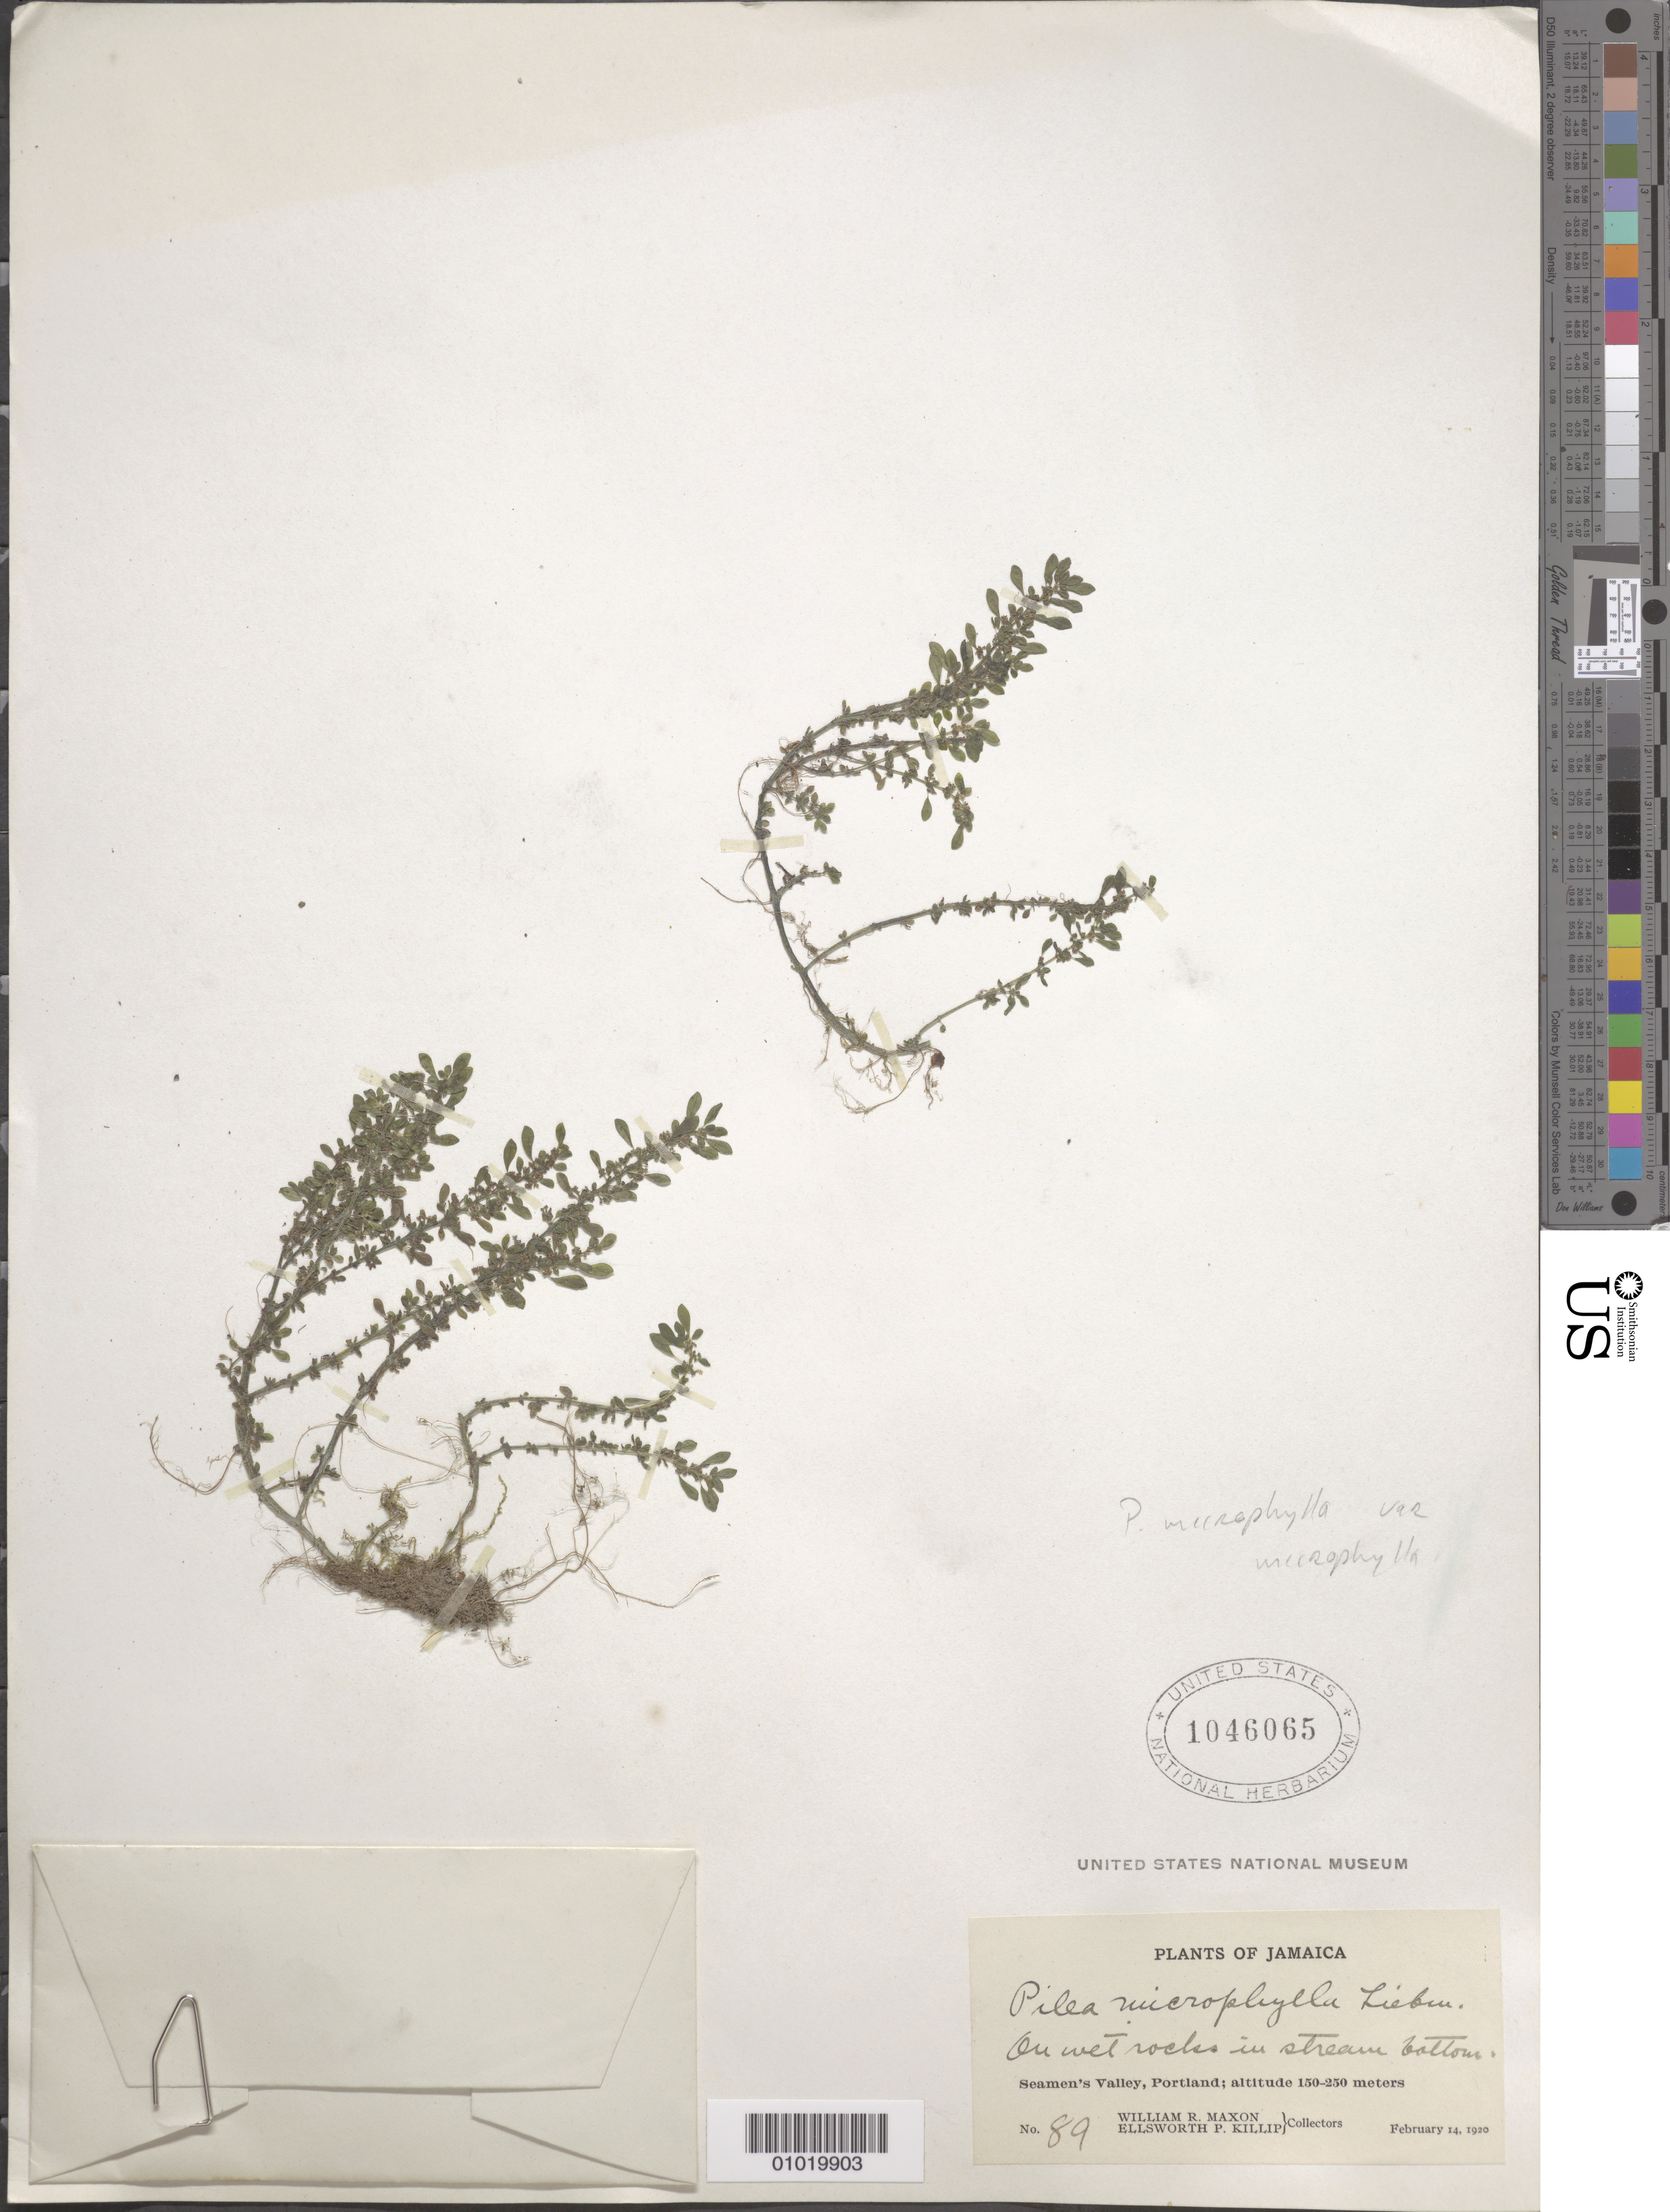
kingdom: Plantae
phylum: Tracheophyta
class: Magnoliopsida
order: Rosales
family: Urticaceae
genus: Pilea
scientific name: Pilea microphylla var. microphylla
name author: (L.) Liebm.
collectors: W. R. Maxon & E. P. Killip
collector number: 89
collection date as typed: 14 Feb 1920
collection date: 1920-02-14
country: Jamaica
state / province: Portland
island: Jamaica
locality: Seamen's Valley, Portland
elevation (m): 150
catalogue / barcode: US 1046065